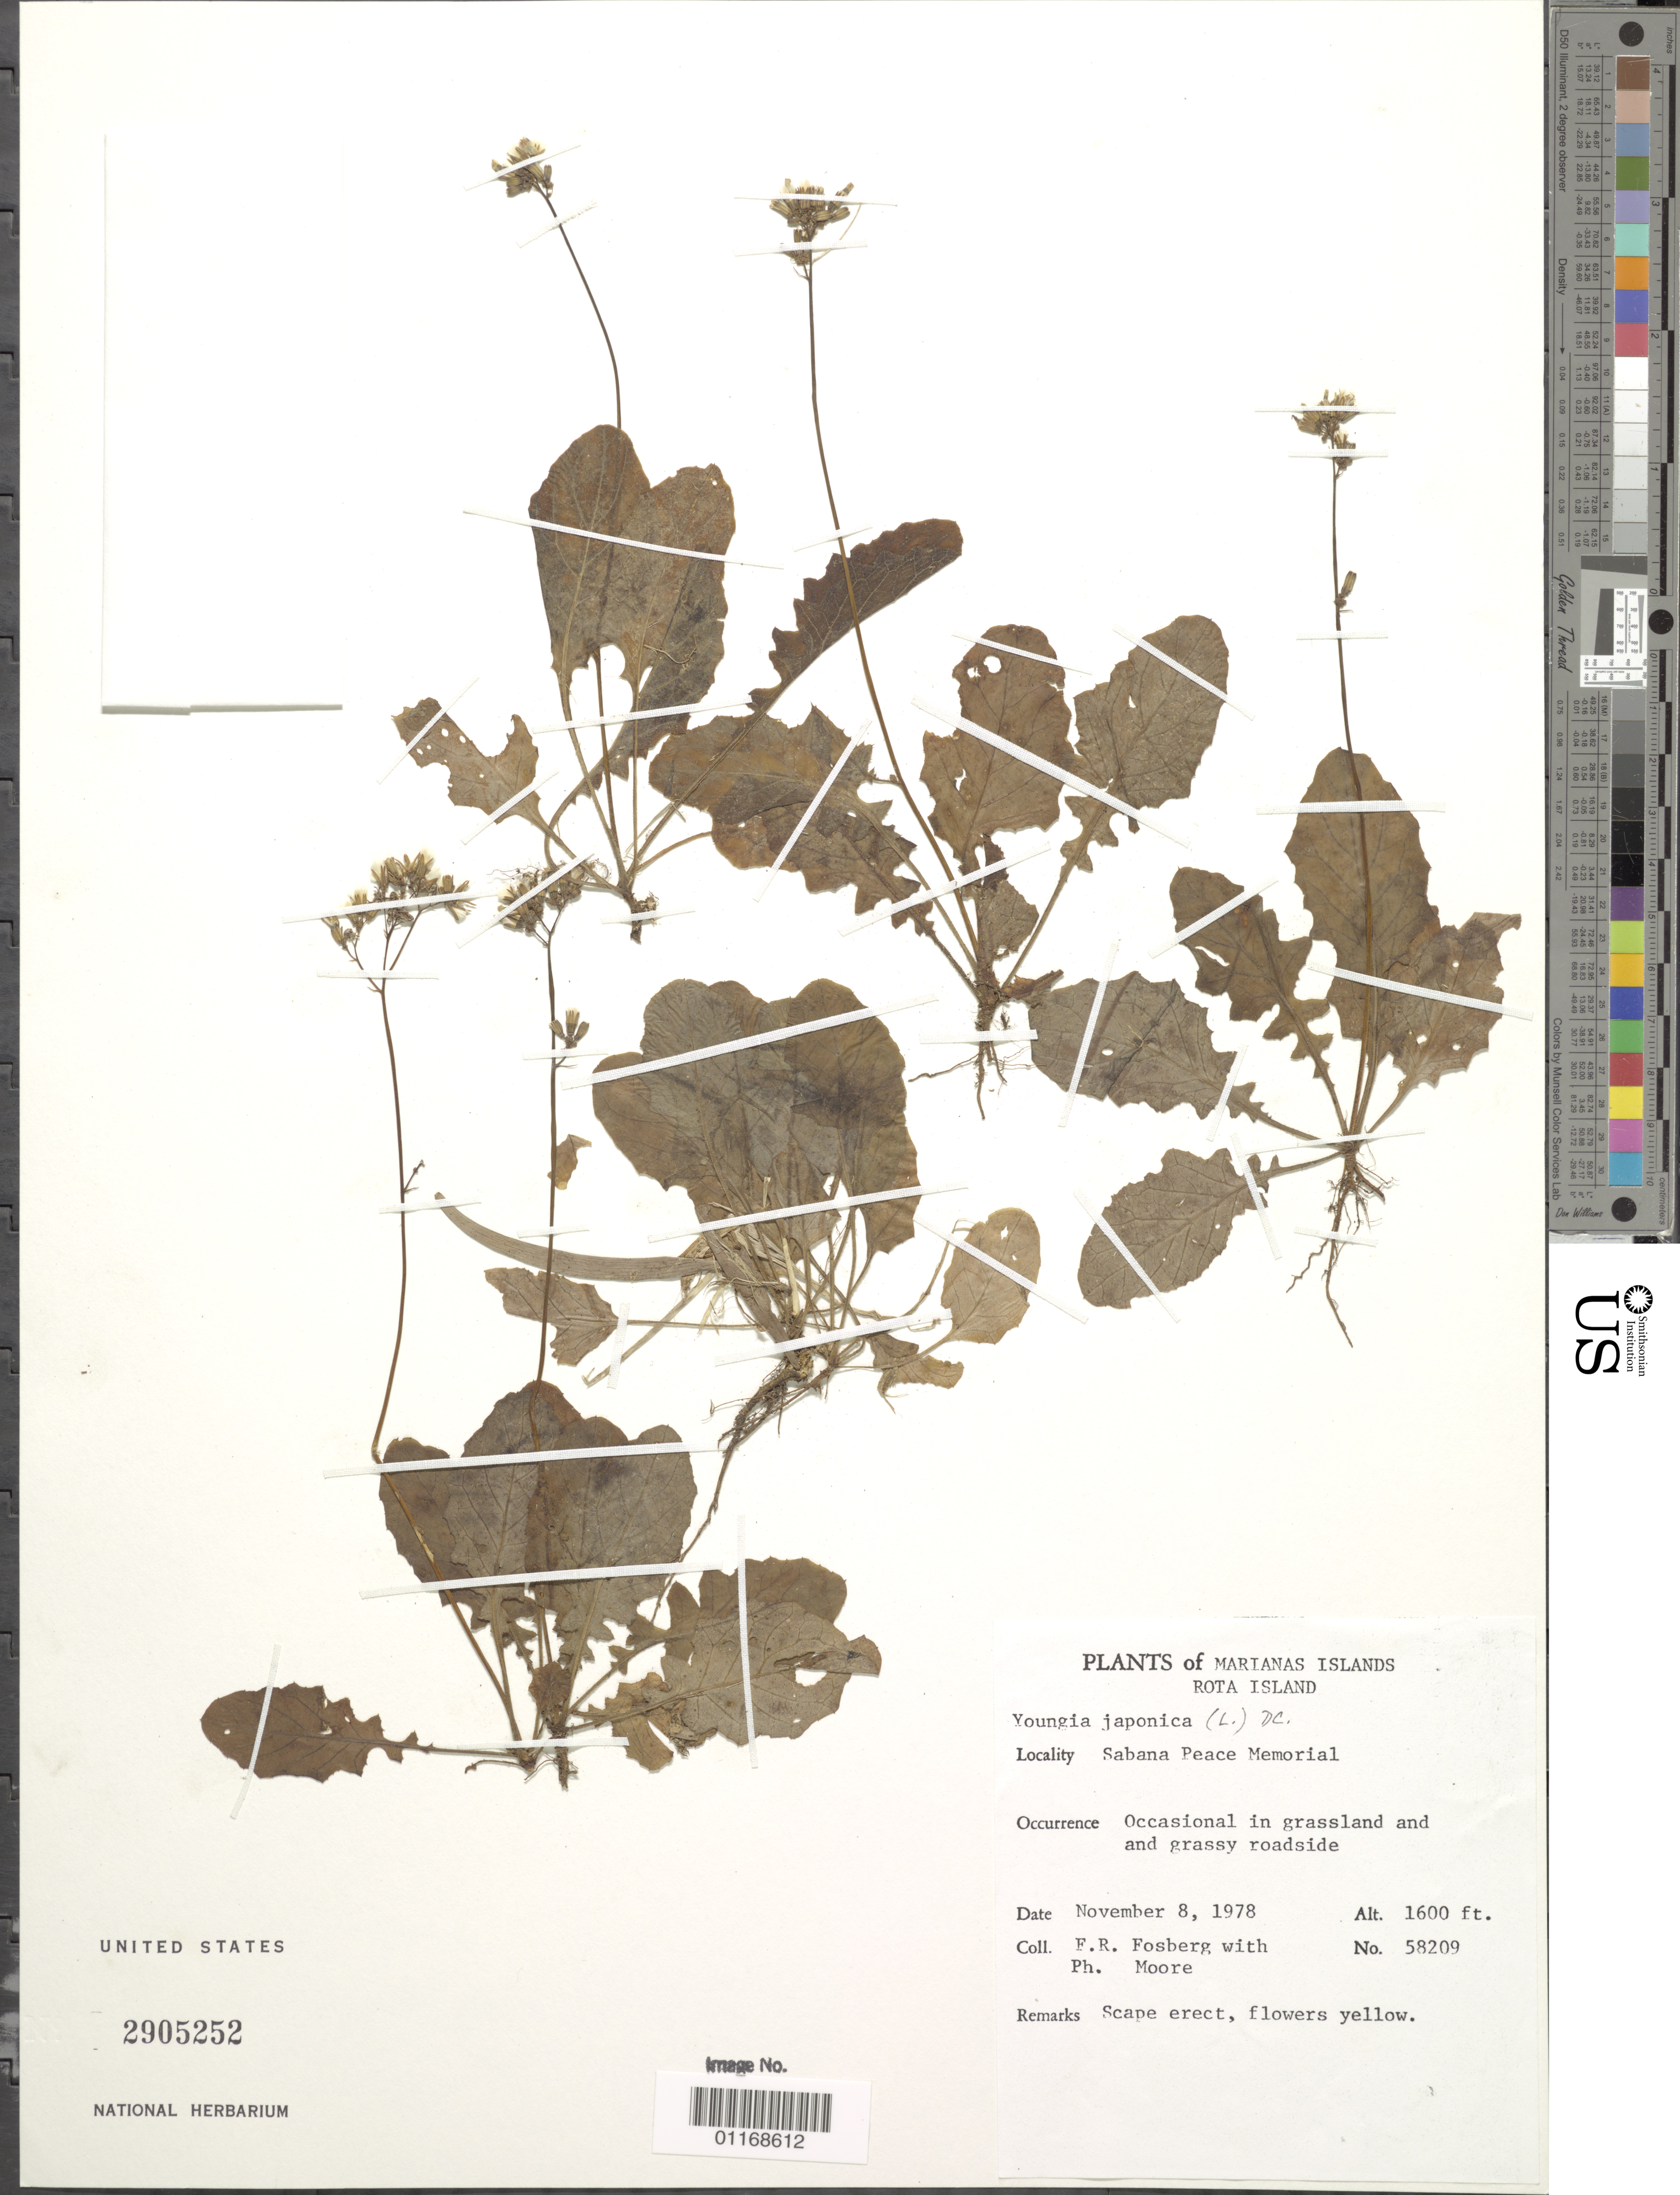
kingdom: Plantae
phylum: Tracheophyta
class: Magnoliopsida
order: Asterales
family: Asteraceae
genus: Youngia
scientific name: Youngia japonica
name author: (L.) DC.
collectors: F. R. Fosberg & P. H. Moore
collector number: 58209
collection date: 1978-11-08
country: Northern Mariana Islands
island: Rota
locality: Sabana Peace Memorial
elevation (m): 488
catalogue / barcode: US 2905252